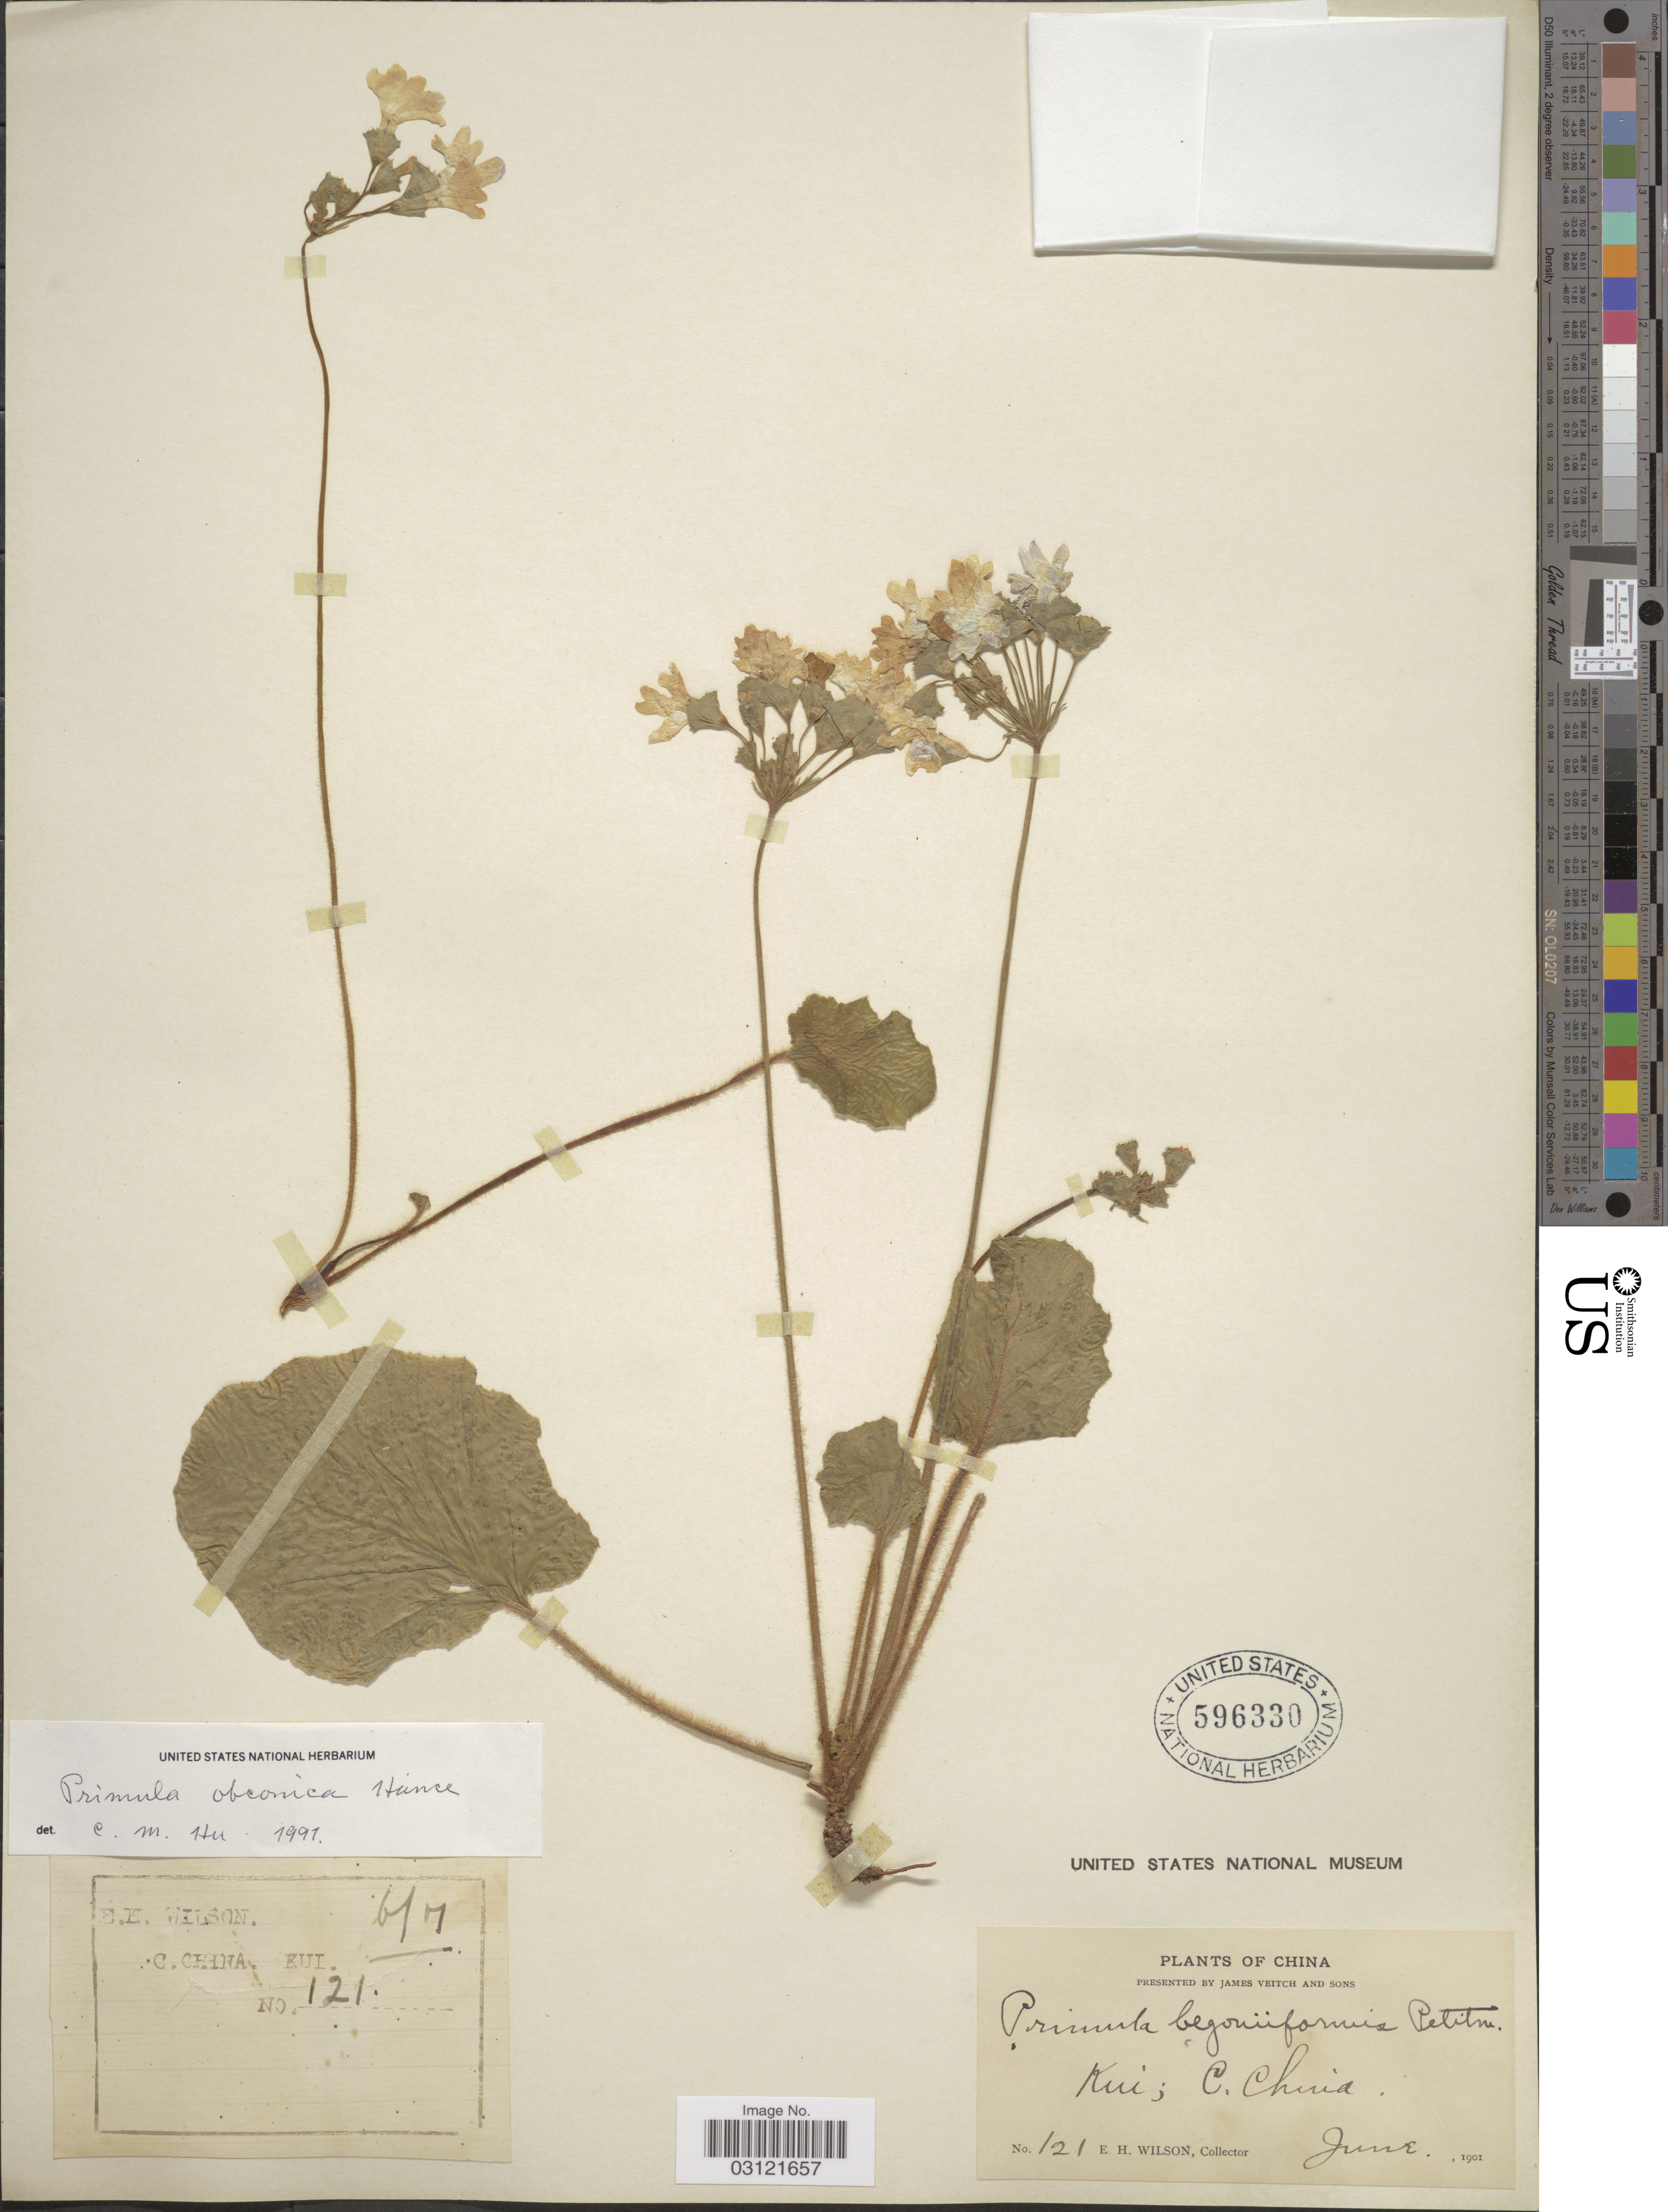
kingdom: Plantae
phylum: Tracheophyta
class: Magnoliopsida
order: Ericales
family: Primulaceae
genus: Primula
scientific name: Primula obconica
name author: Hance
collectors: E. Wilson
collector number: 121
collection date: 1901-06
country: China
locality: Kui, C. China.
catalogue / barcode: US 596330